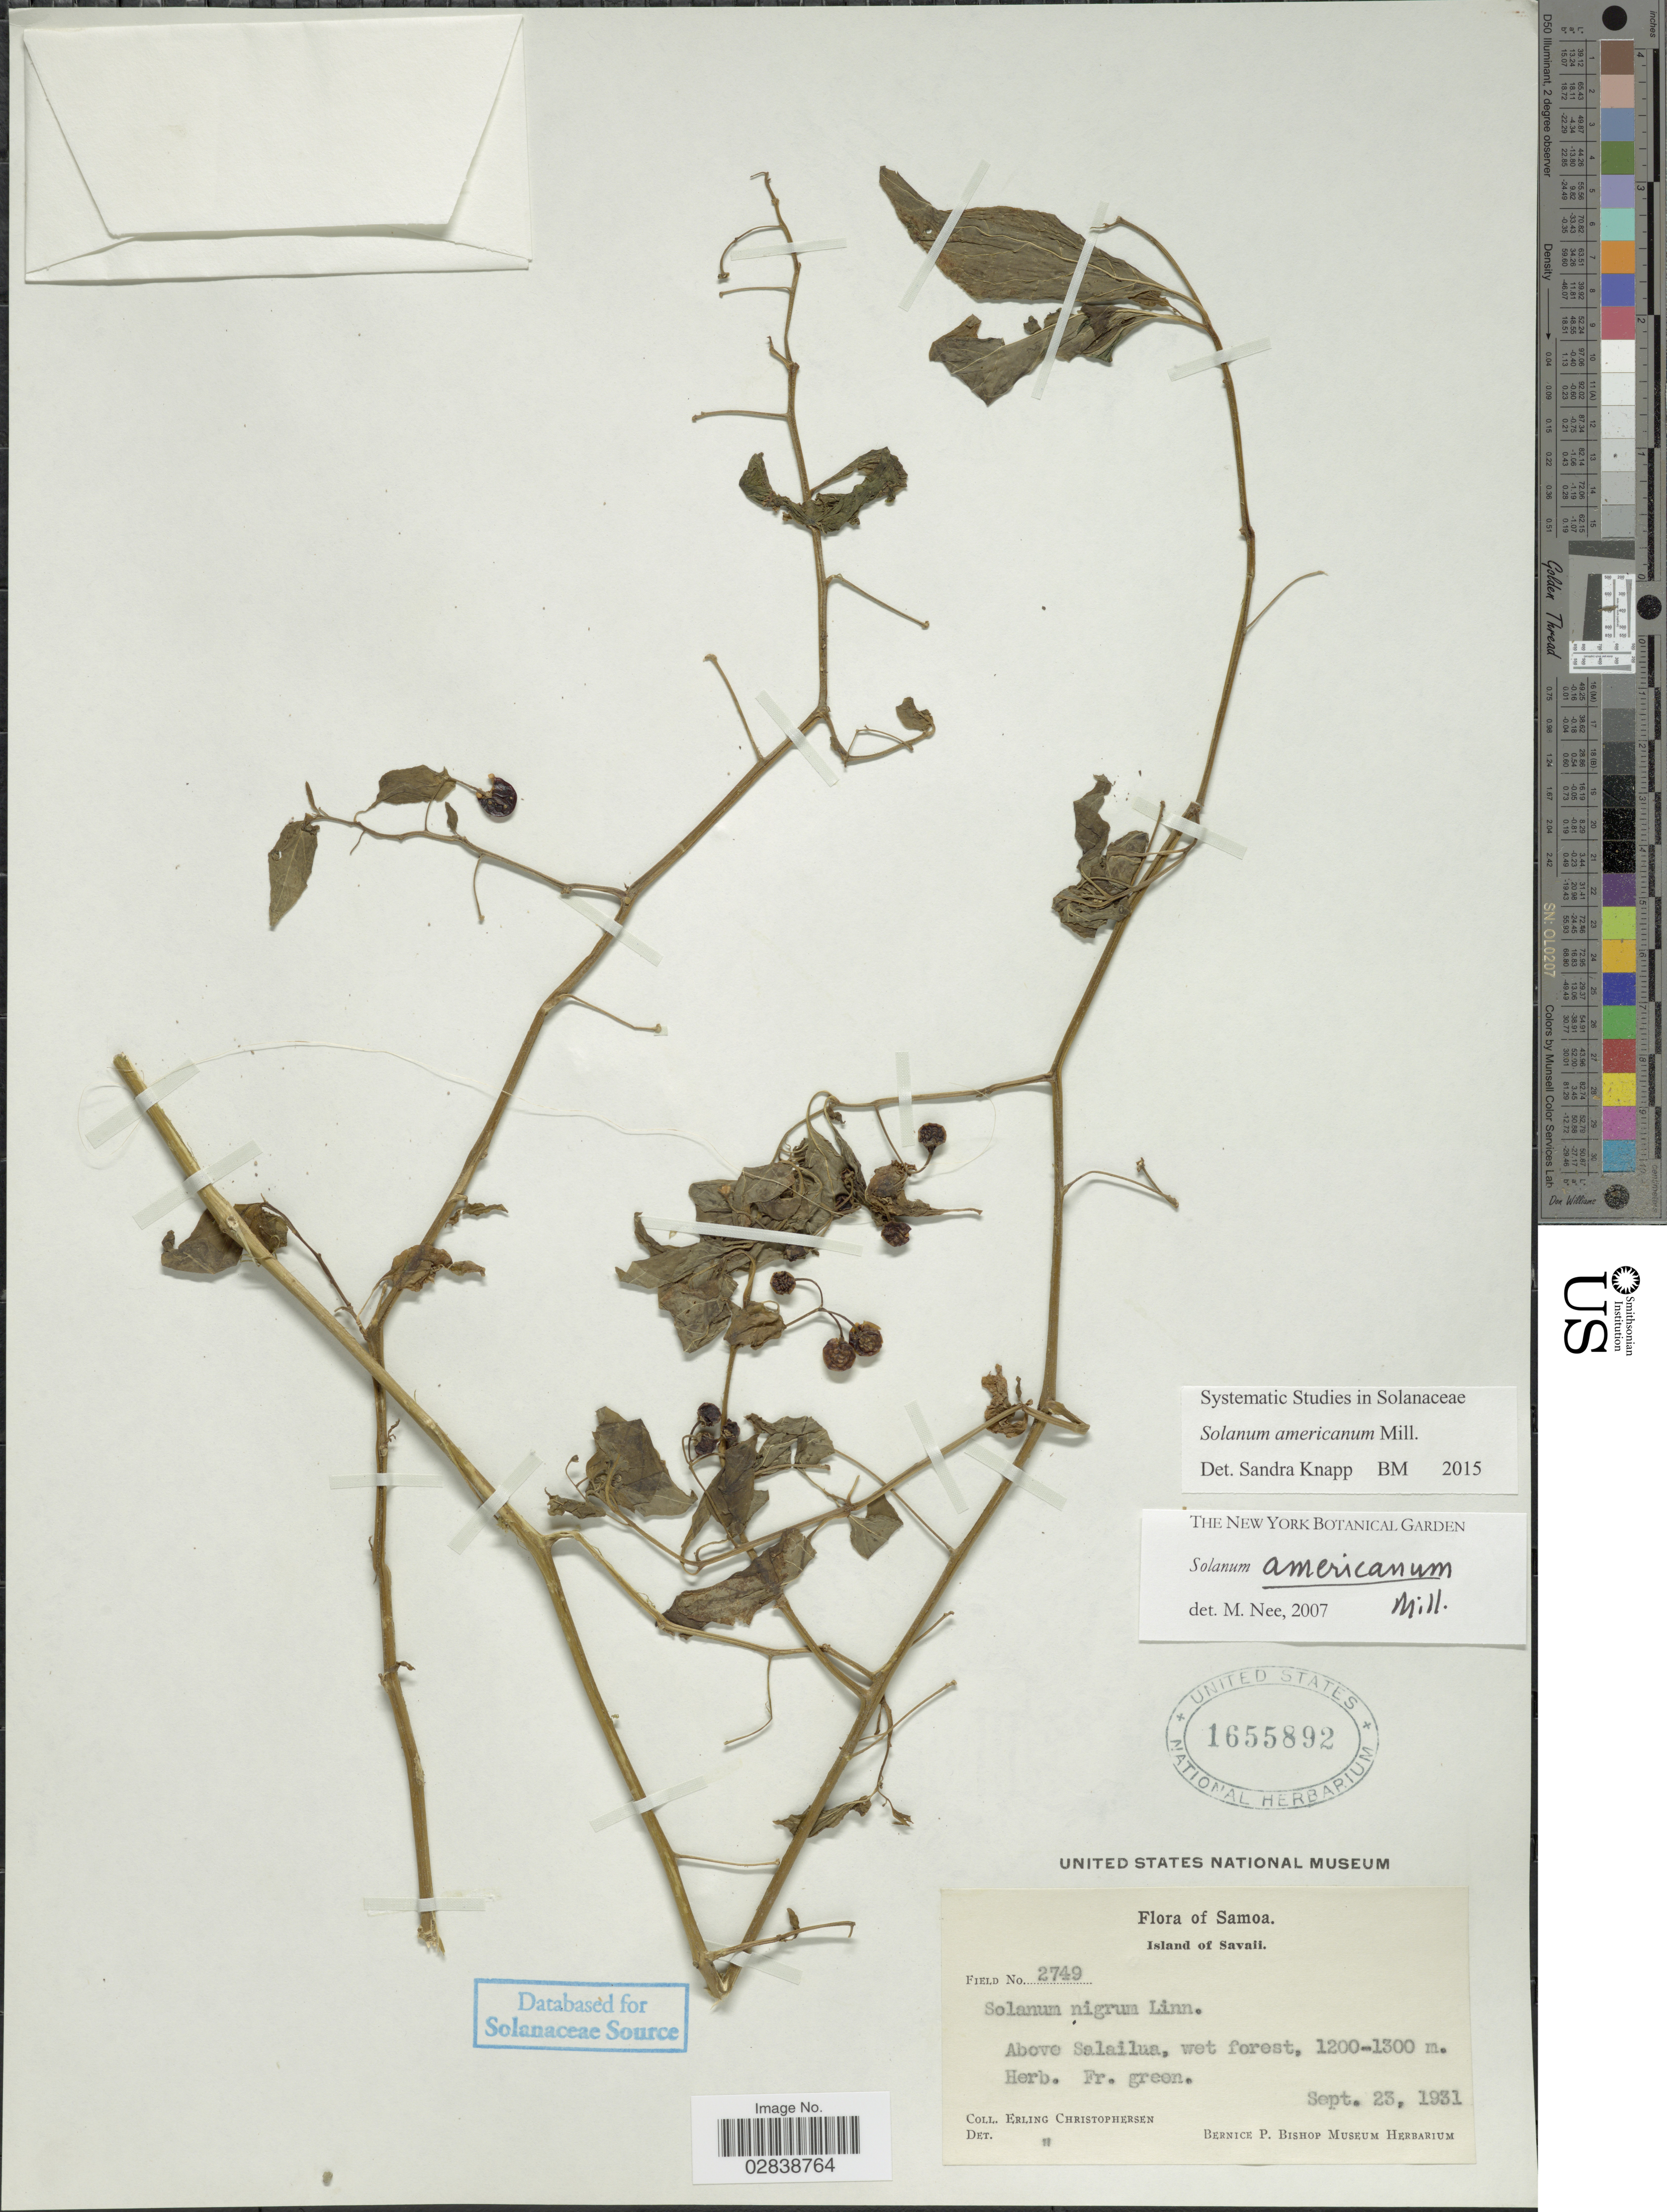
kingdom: Plantae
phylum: Tracheophyta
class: Magnoliopsida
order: Solanales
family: Solanaceae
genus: Solanum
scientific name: Solanum americanum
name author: Mill.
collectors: E. Christophersen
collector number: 2749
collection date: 1931-09-23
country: Samoa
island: Savai'i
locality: Samoa. Island of Savaii. Above Salailua.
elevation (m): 1200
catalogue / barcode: US 1655892